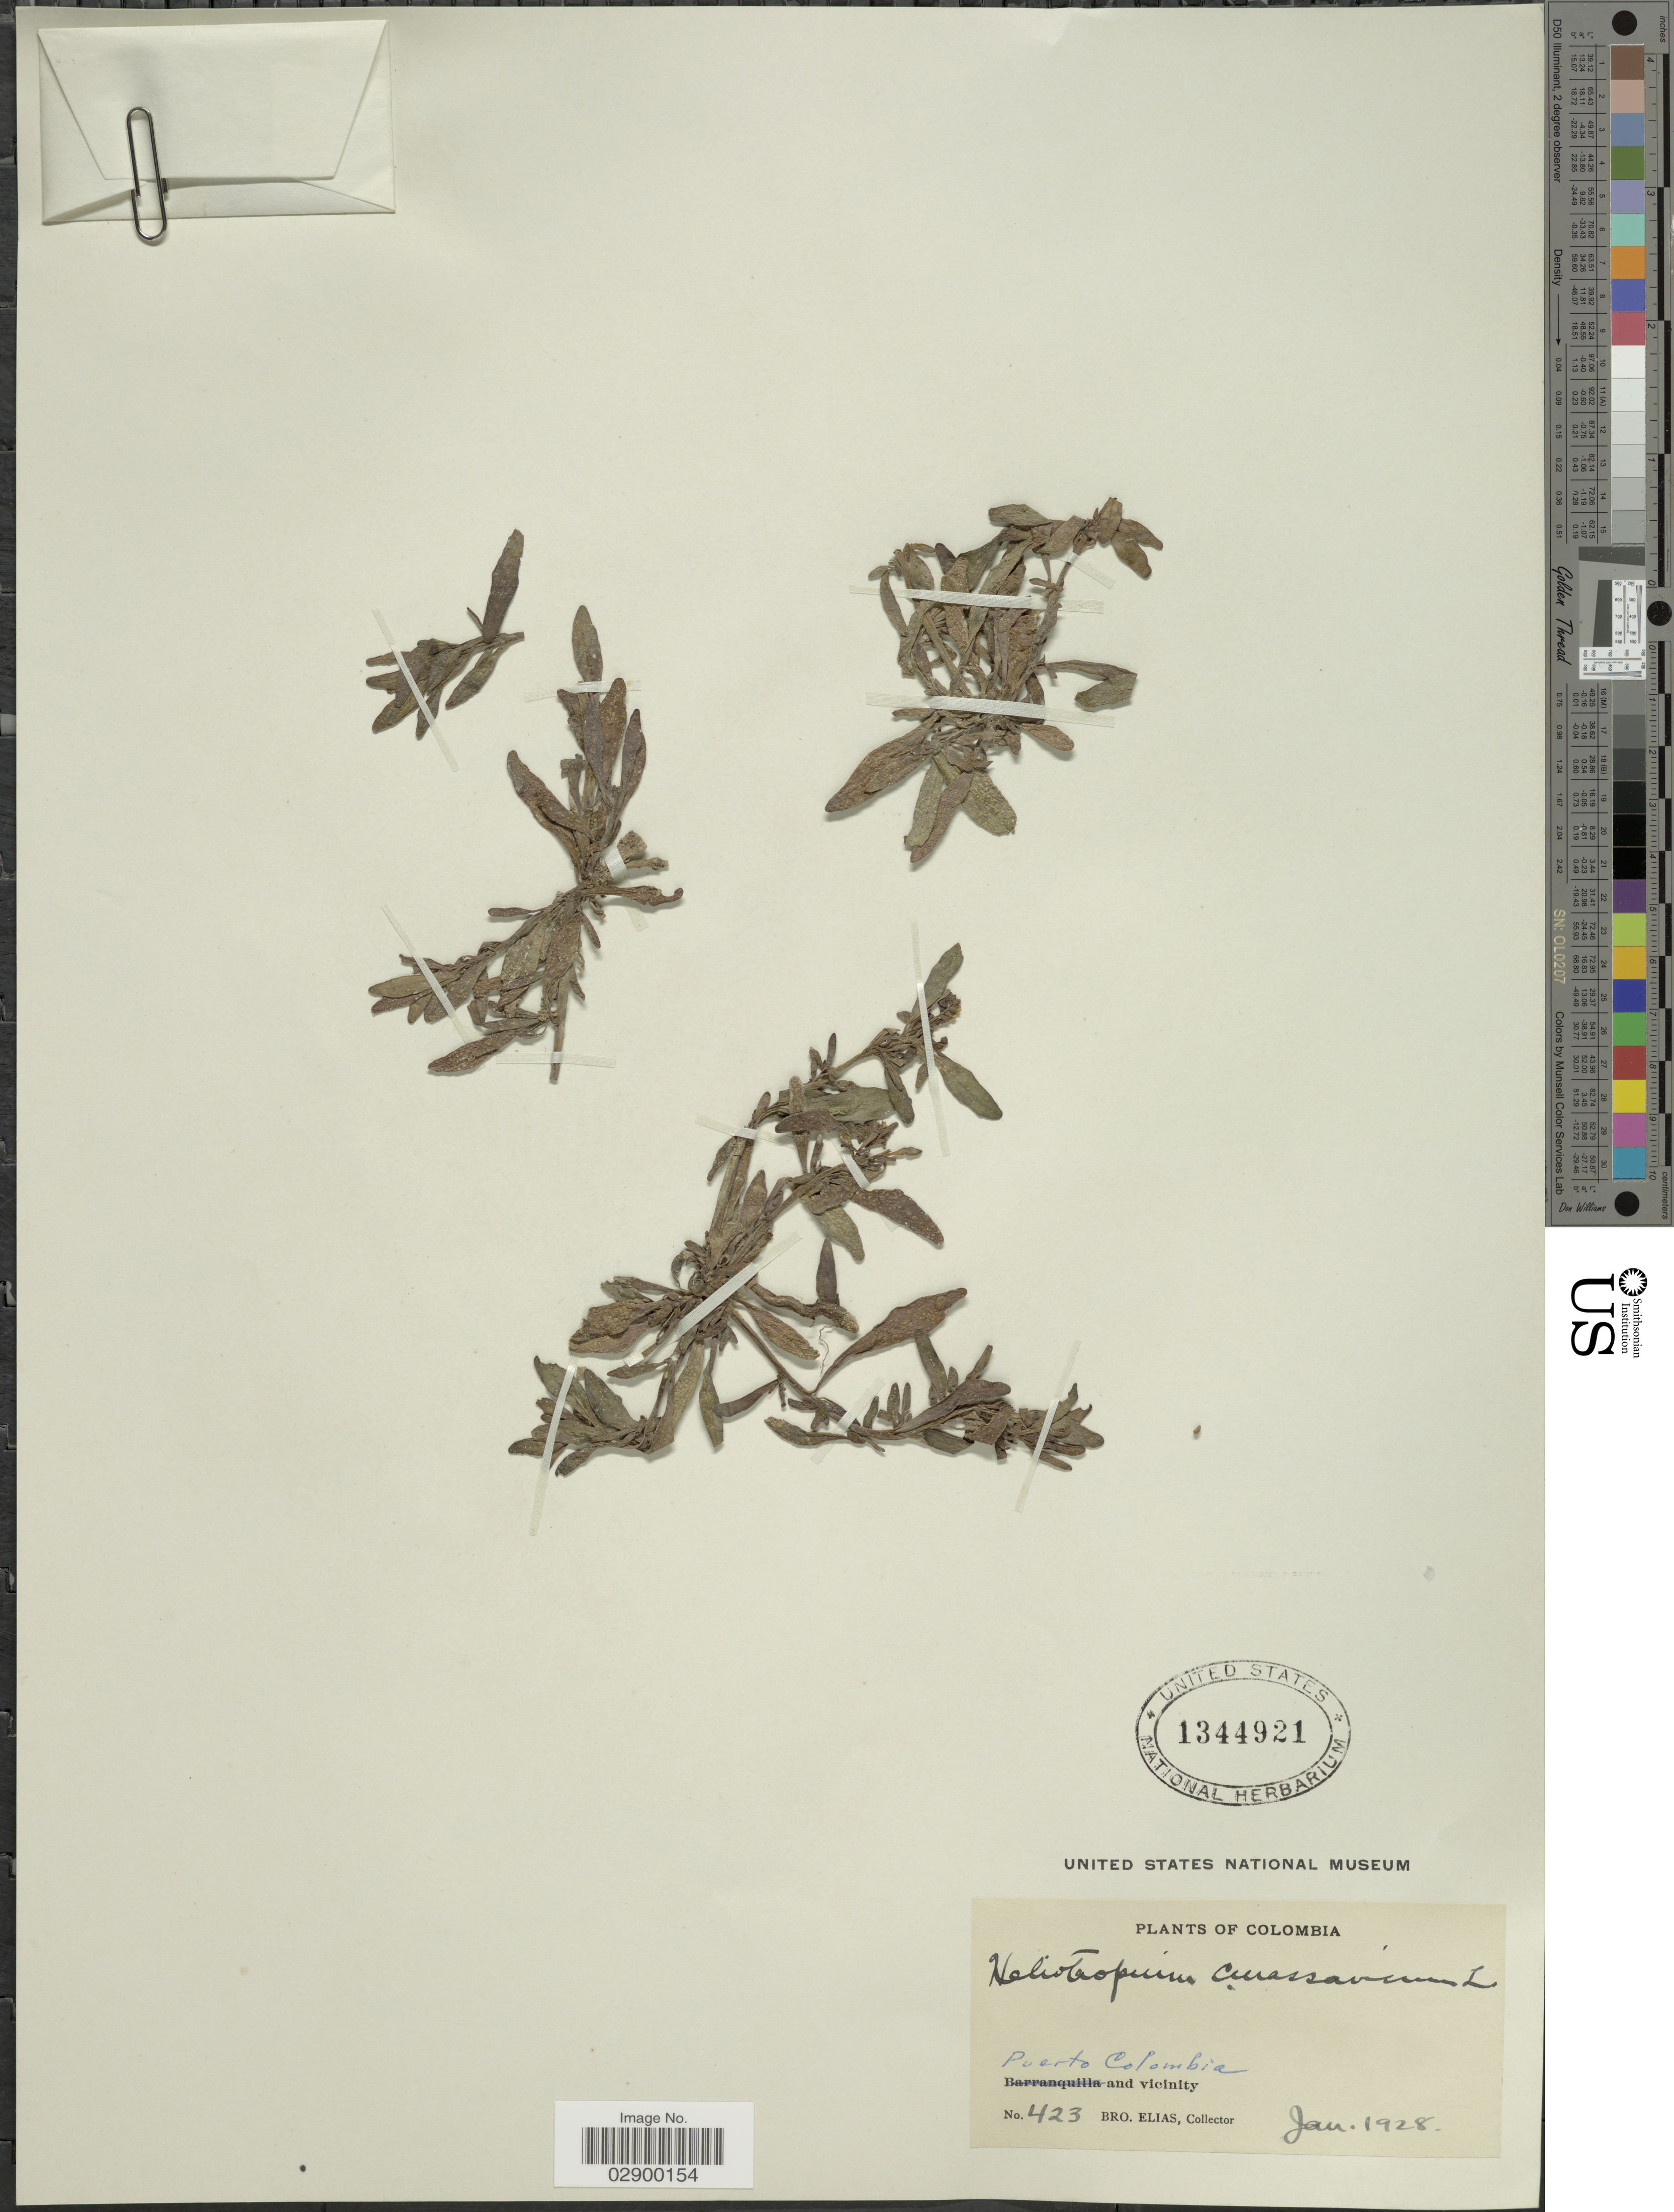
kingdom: Plantae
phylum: Tracheophyta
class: Magnoliopsida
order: Boraginales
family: Heliotropiaceae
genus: Heliotropium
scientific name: Heliotropium curassavicum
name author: L.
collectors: Bro. Elias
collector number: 423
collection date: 1928-01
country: Colombia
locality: Puerto Colombia and vicinity.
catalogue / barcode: US 1344921